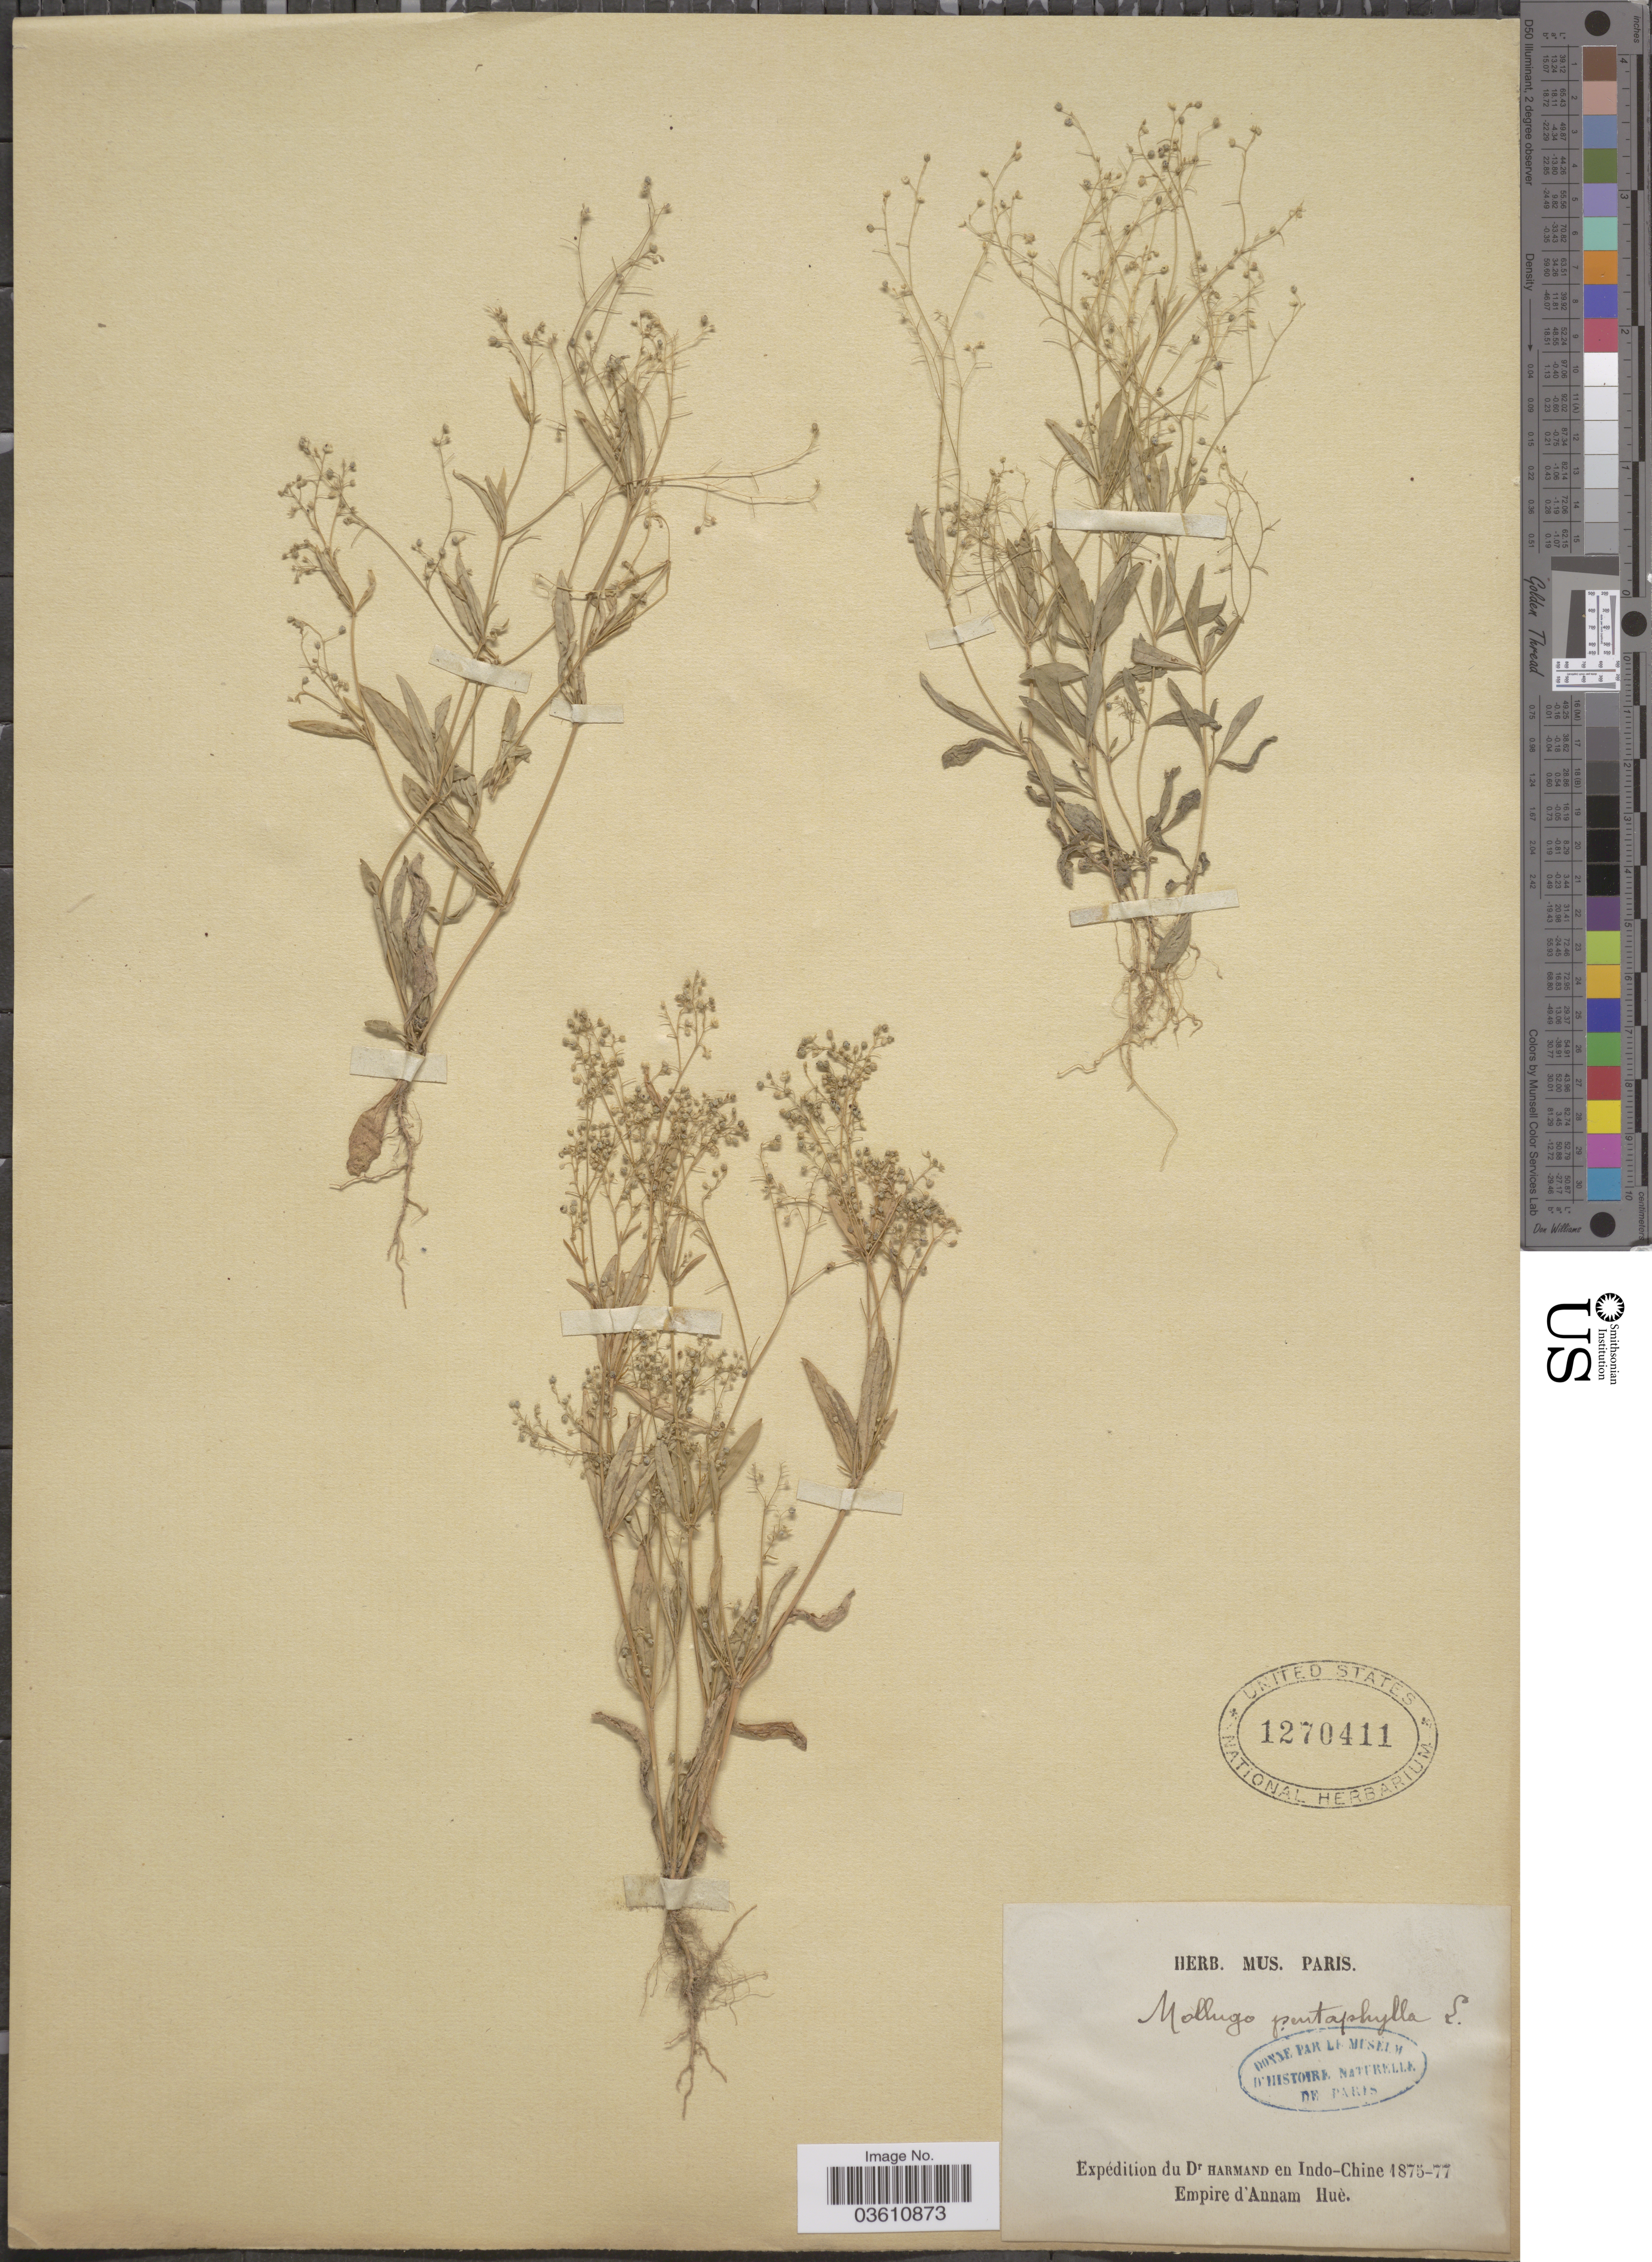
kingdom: Plantae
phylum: Tracheophyta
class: Magnoliopsida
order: Caryophyllales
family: Molluginaceae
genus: Trigastrotheca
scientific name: Trigastrotheca pentaphylla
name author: (L.) Thulin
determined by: Strong, Mark T., (BOT), Smithsonian Institution - National Museum of Natural History (UNITED STATES)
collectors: Harmand, --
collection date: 1875/1877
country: Vietnam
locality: Indo-Chine. Empire d'Annam Huè.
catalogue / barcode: US 1270411